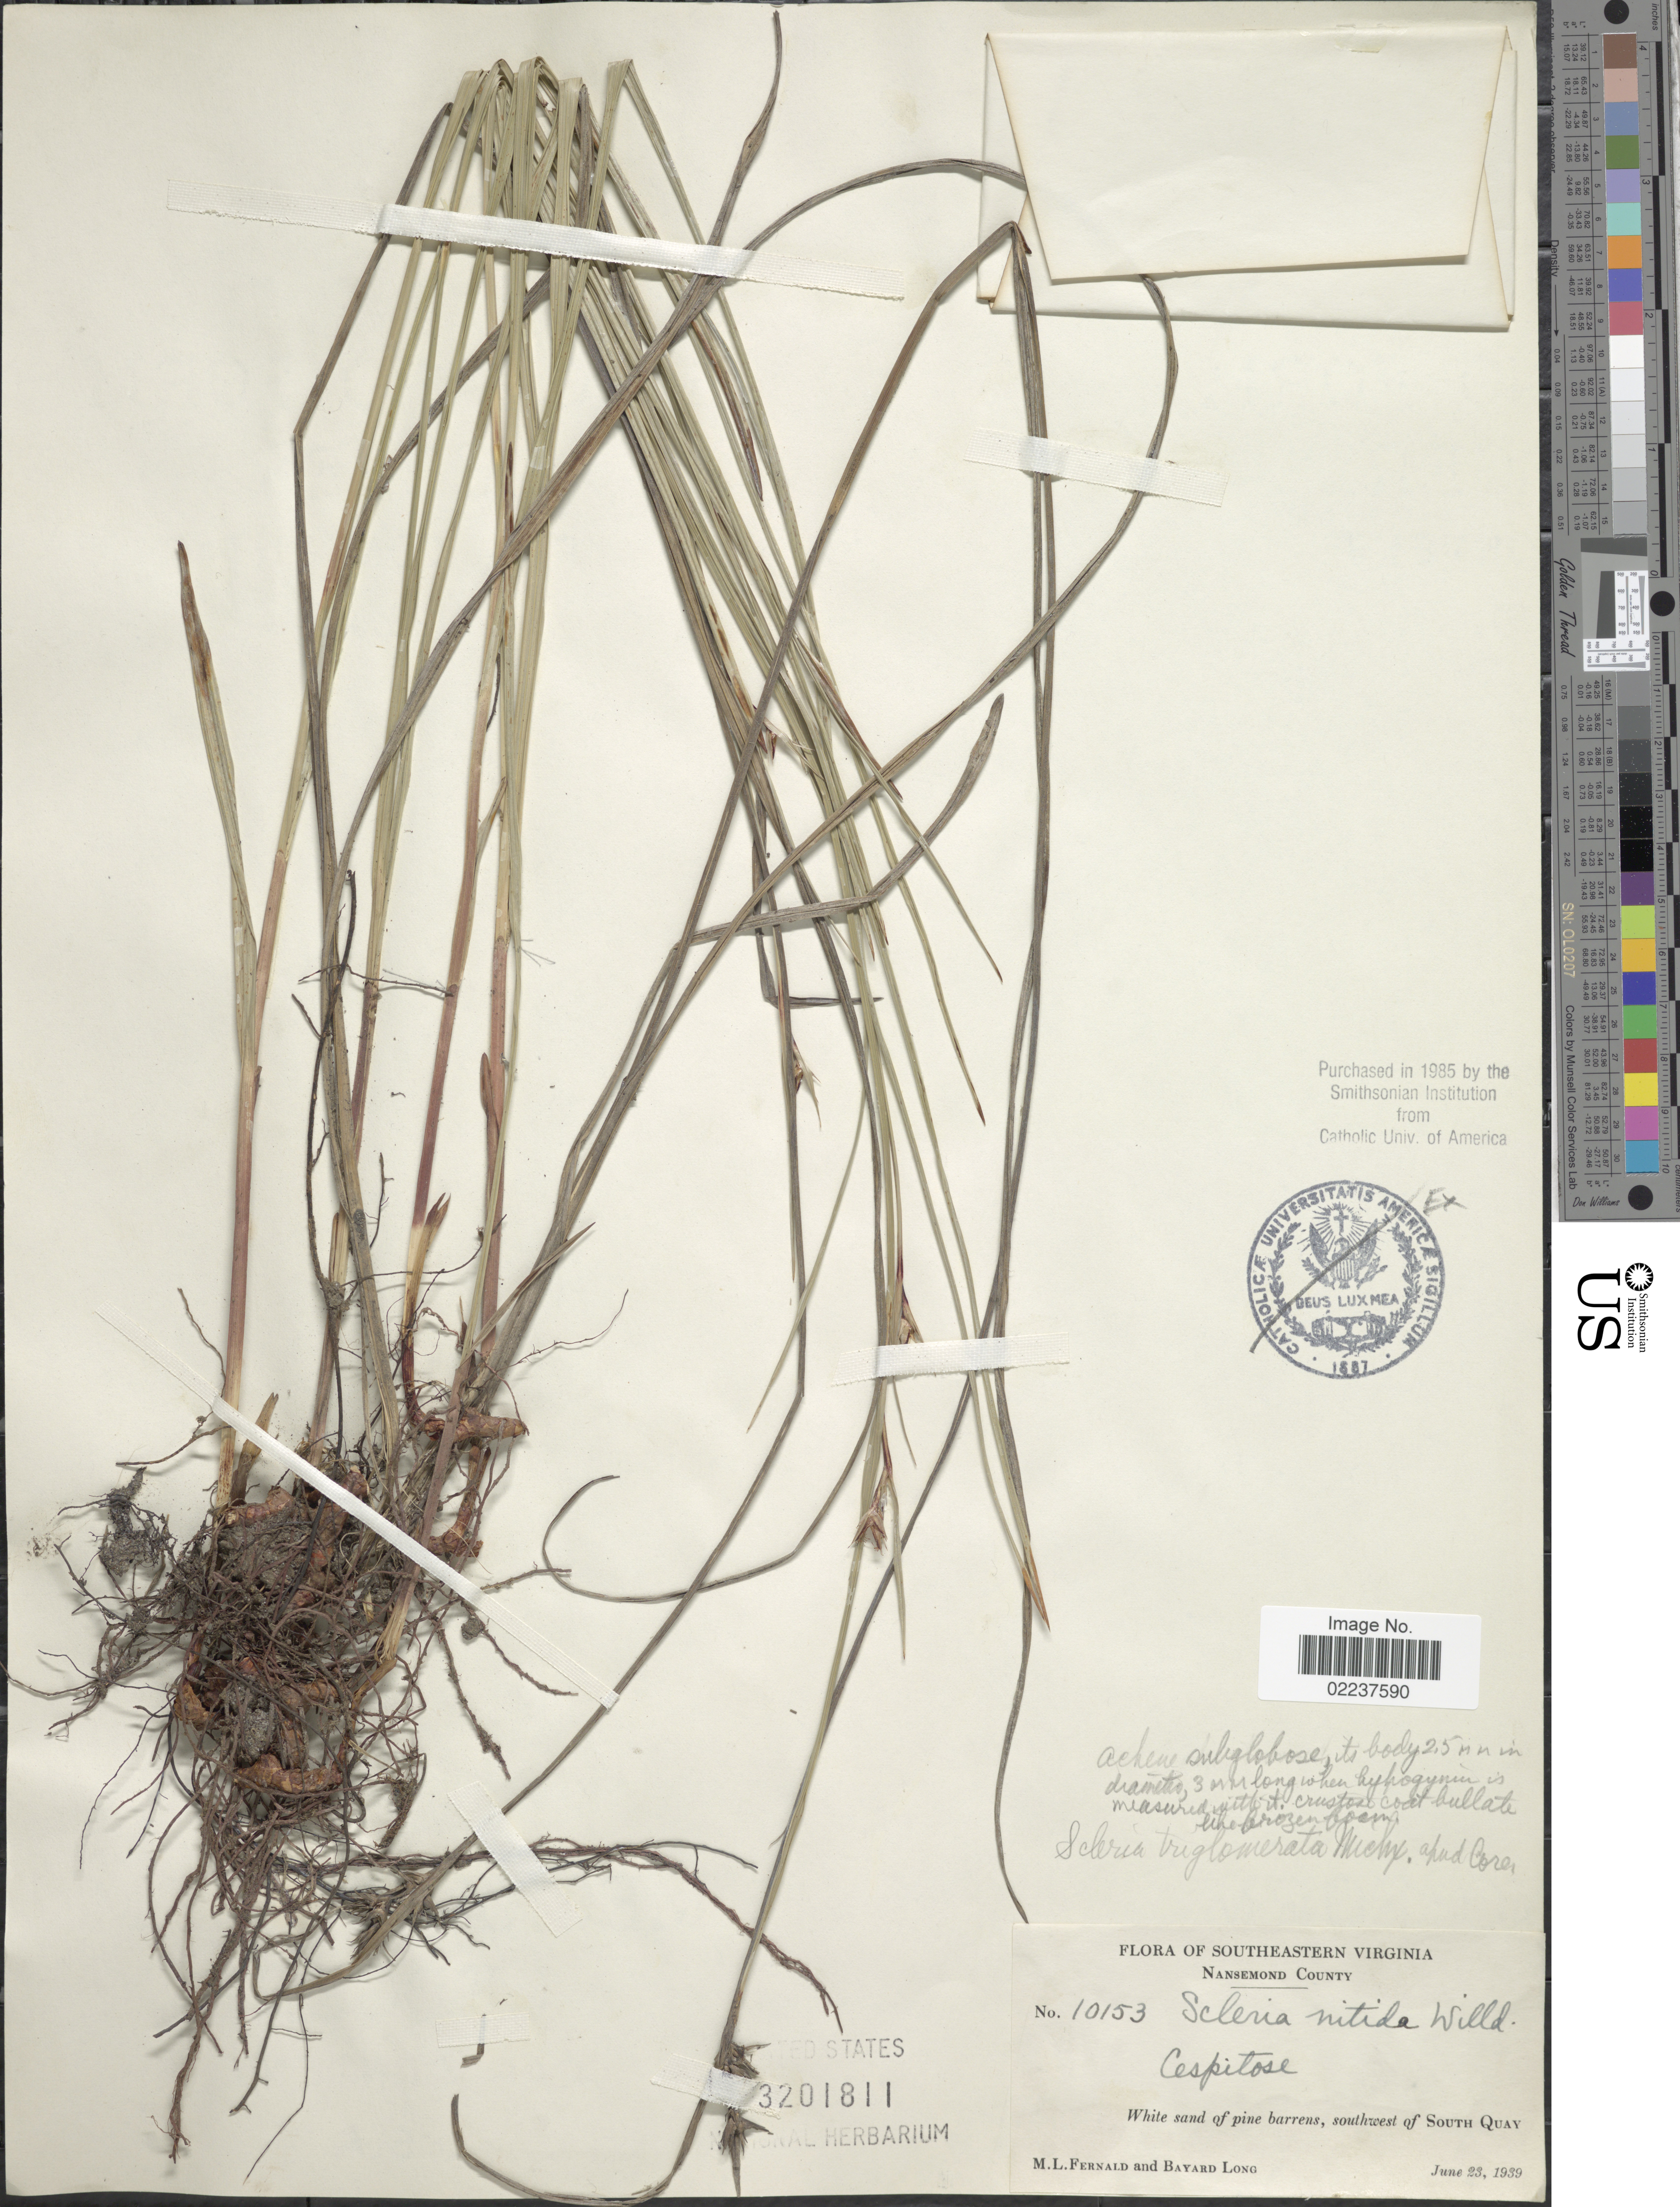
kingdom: Plantae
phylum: Tracheophyta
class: Liliopsida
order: Poales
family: Cyperaceae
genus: Scleria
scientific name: Scleria triglomerata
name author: Michx.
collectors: M. L. Fernald & B. Long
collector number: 10153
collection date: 1939-06-23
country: United States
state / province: Virginia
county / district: City of Suffolk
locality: Southeastern Virginia, Nansemond County, southwest of South Quay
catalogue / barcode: US 3201811